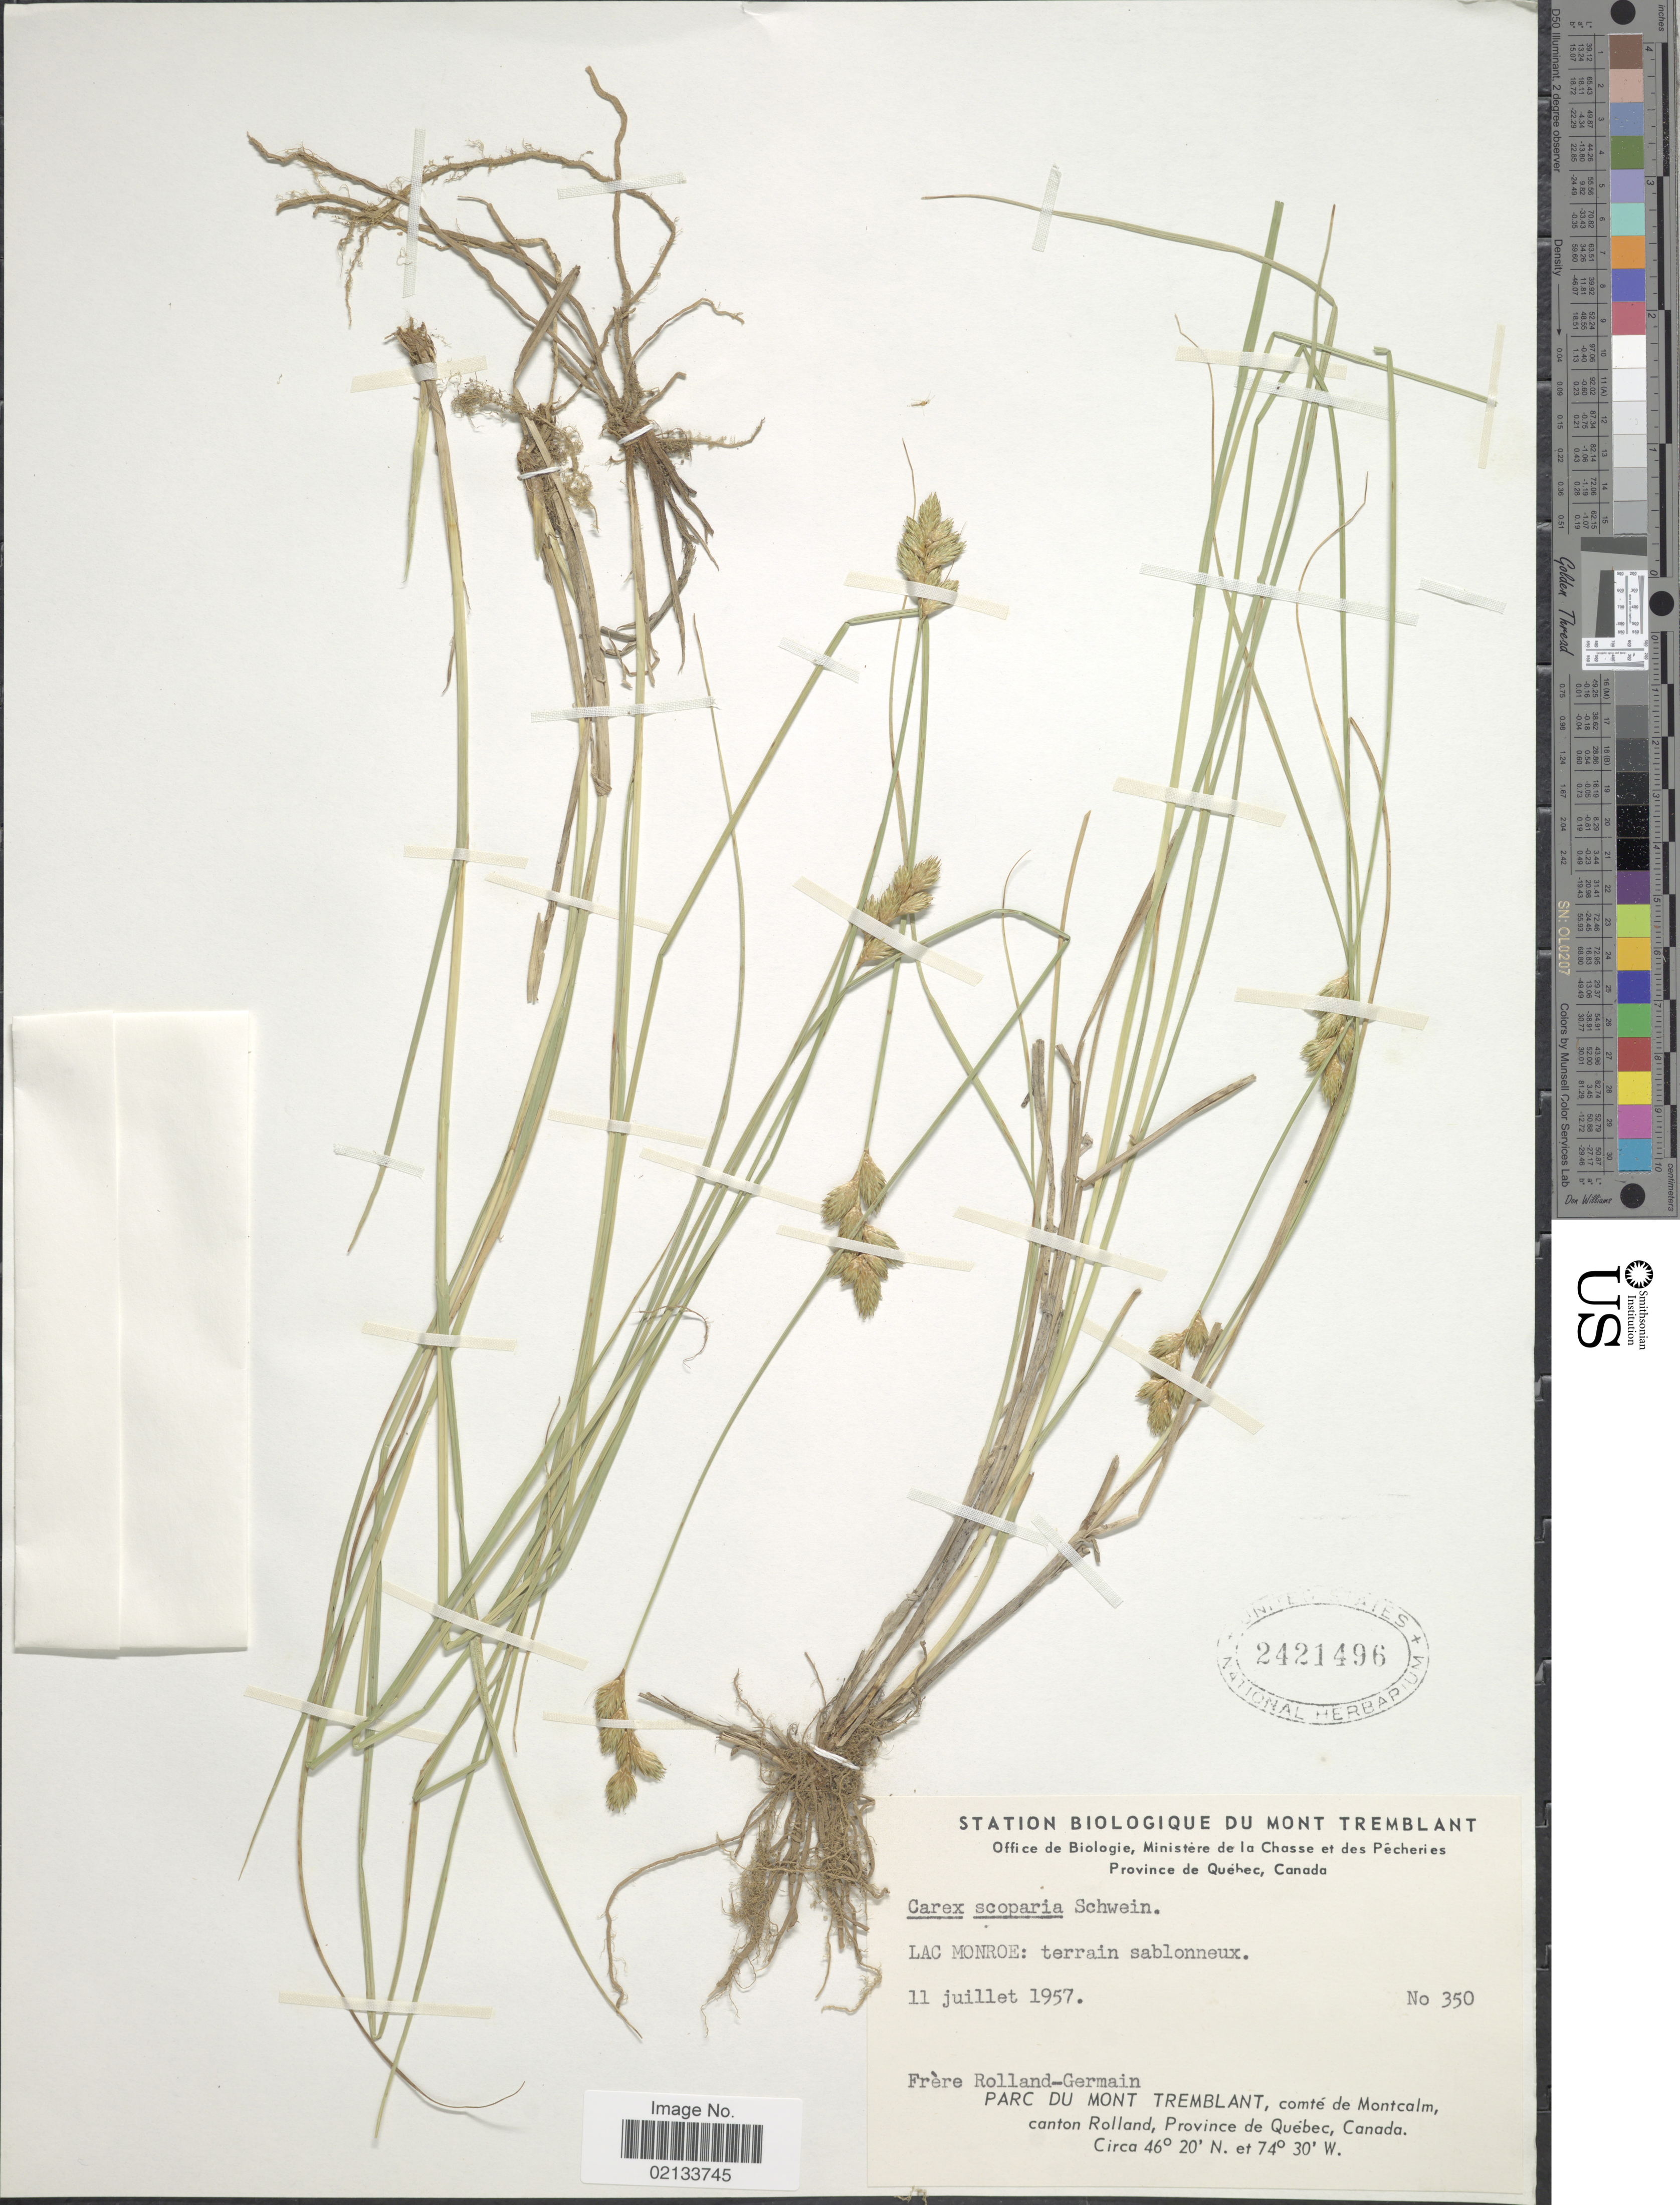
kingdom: Plantae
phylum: Tracheophyta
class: Liliopsida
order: Poales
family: Cyperaceae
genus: Carex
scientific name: Carex scoparia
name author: Schkuhr ex Willd.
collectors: Rolland-Germain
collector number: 350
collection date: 1957-07-11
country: Canada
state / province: Quebec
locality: Lac Monroe: terrain sablonneux, Parc Du Mont Tremblant, comté de Montcalm, canton Rolland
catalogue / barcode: US 2421496